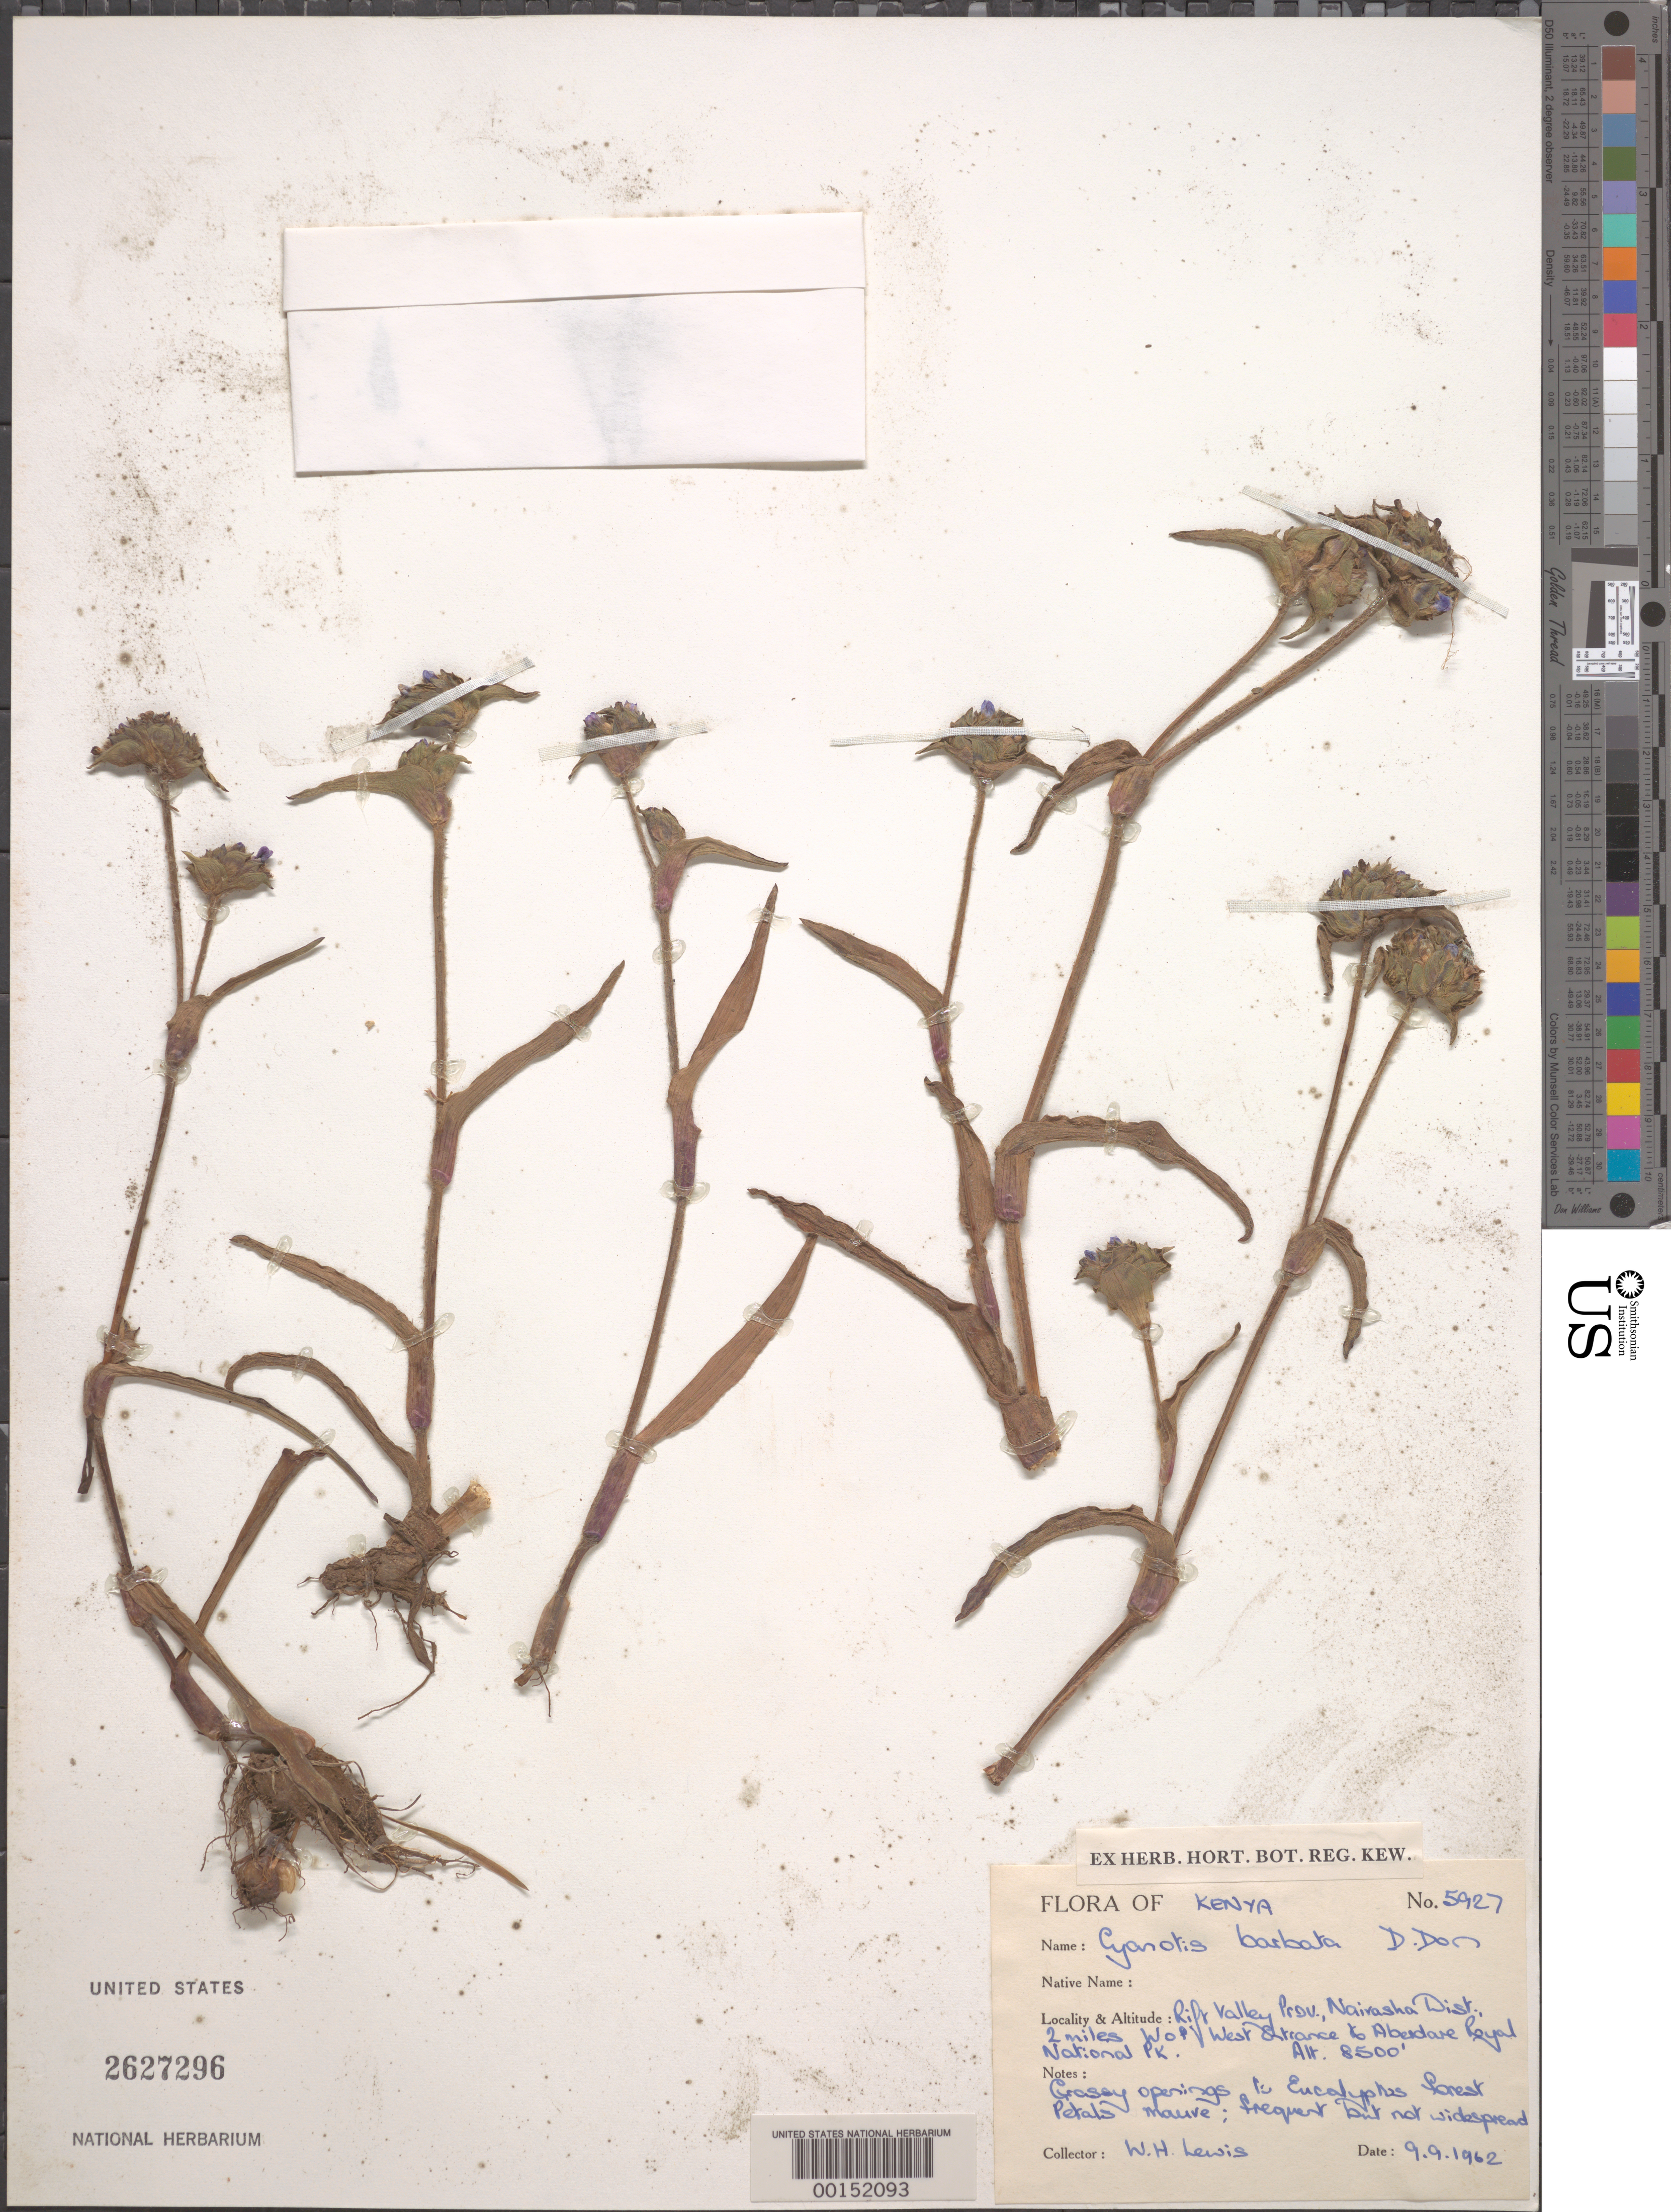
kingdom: Plantae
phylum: Tracheophyta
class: Liliopsida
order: Commelinales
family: Commelinaceae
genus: Cyanotis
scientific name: Cyanotis barbata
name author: D. Don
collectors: W. H. Lewis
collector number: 5927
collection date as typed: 09 Sep 1962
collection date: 1962-09-09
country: Kenya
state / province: Muranga / Nyandarua / Nyeri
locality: Naivasha district (?), near aberdare royal national park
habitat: Grassy openings; eucalyptus forest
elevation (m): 2593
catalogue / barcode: US 2627296